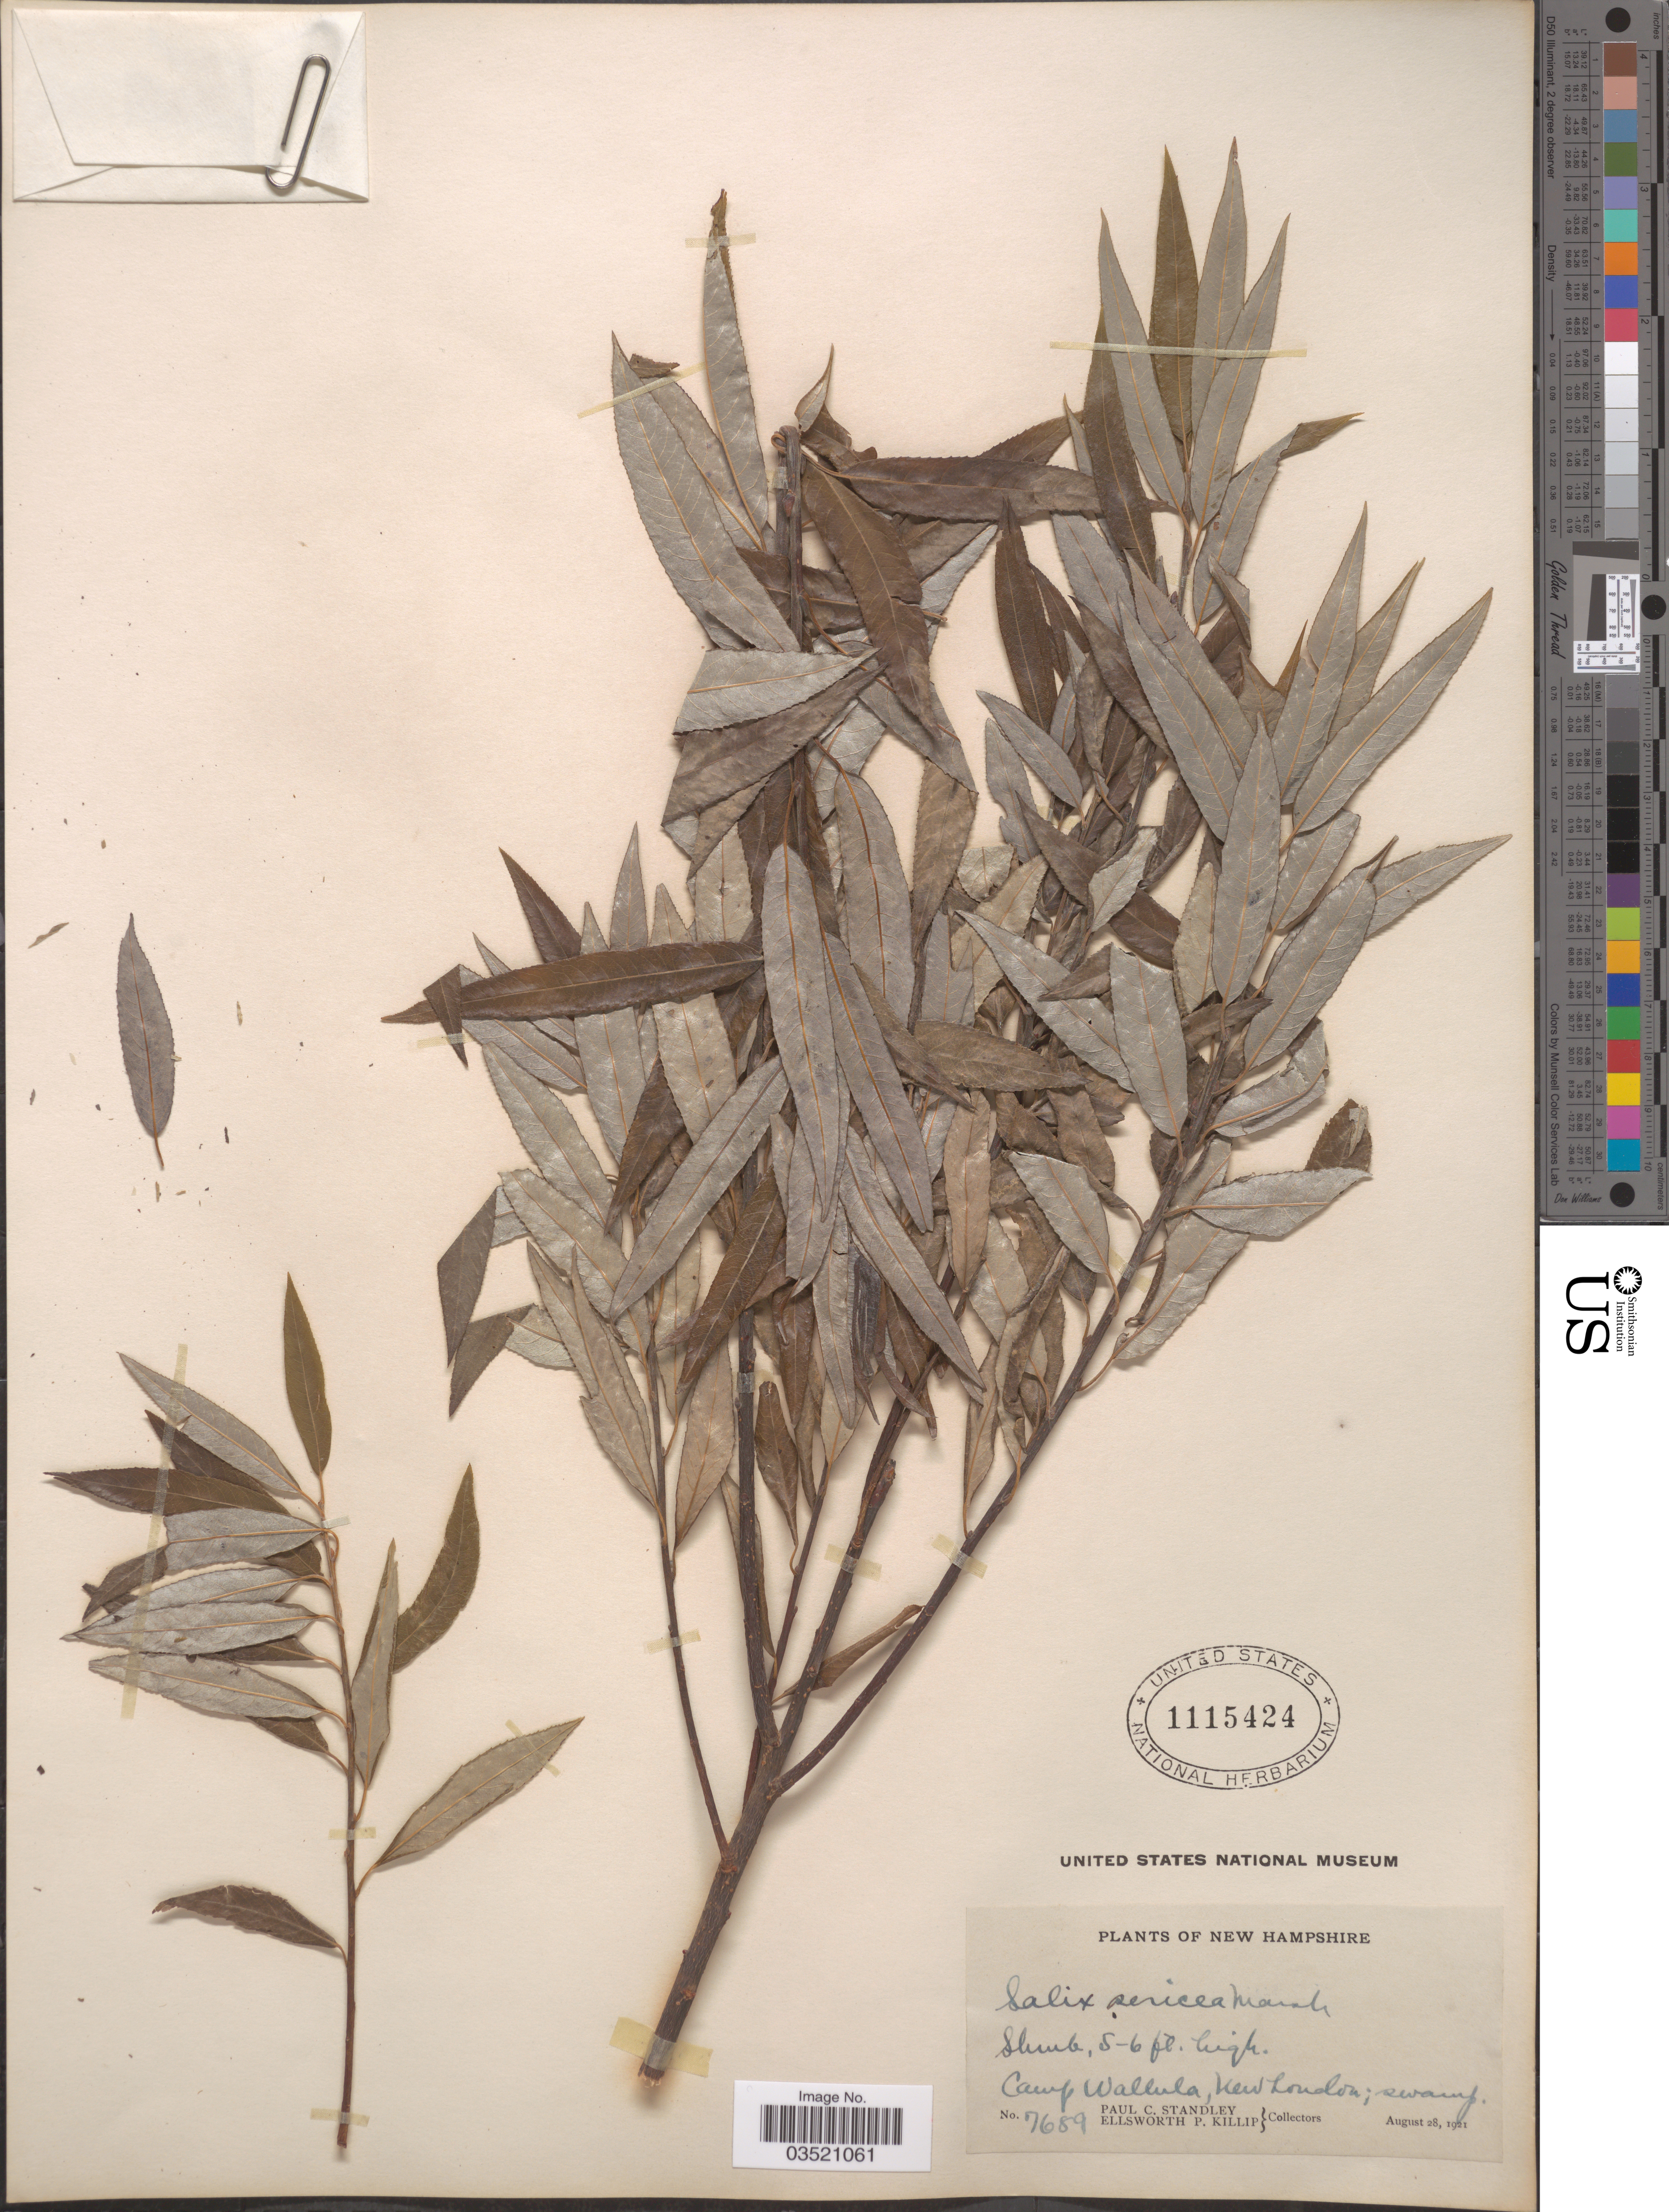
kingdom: Plantae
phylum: Tracheophyta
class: Magnoliopsida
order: Malpighiales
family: Salicaceae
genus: Salix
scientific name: Salix sericea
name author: Marshall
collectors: P. C. Standley & E. P. Killip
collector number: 7689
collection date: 1921-08-28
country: United States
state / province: New Hampshire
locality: Camp Wallula, New London.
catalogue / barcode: US 1115424